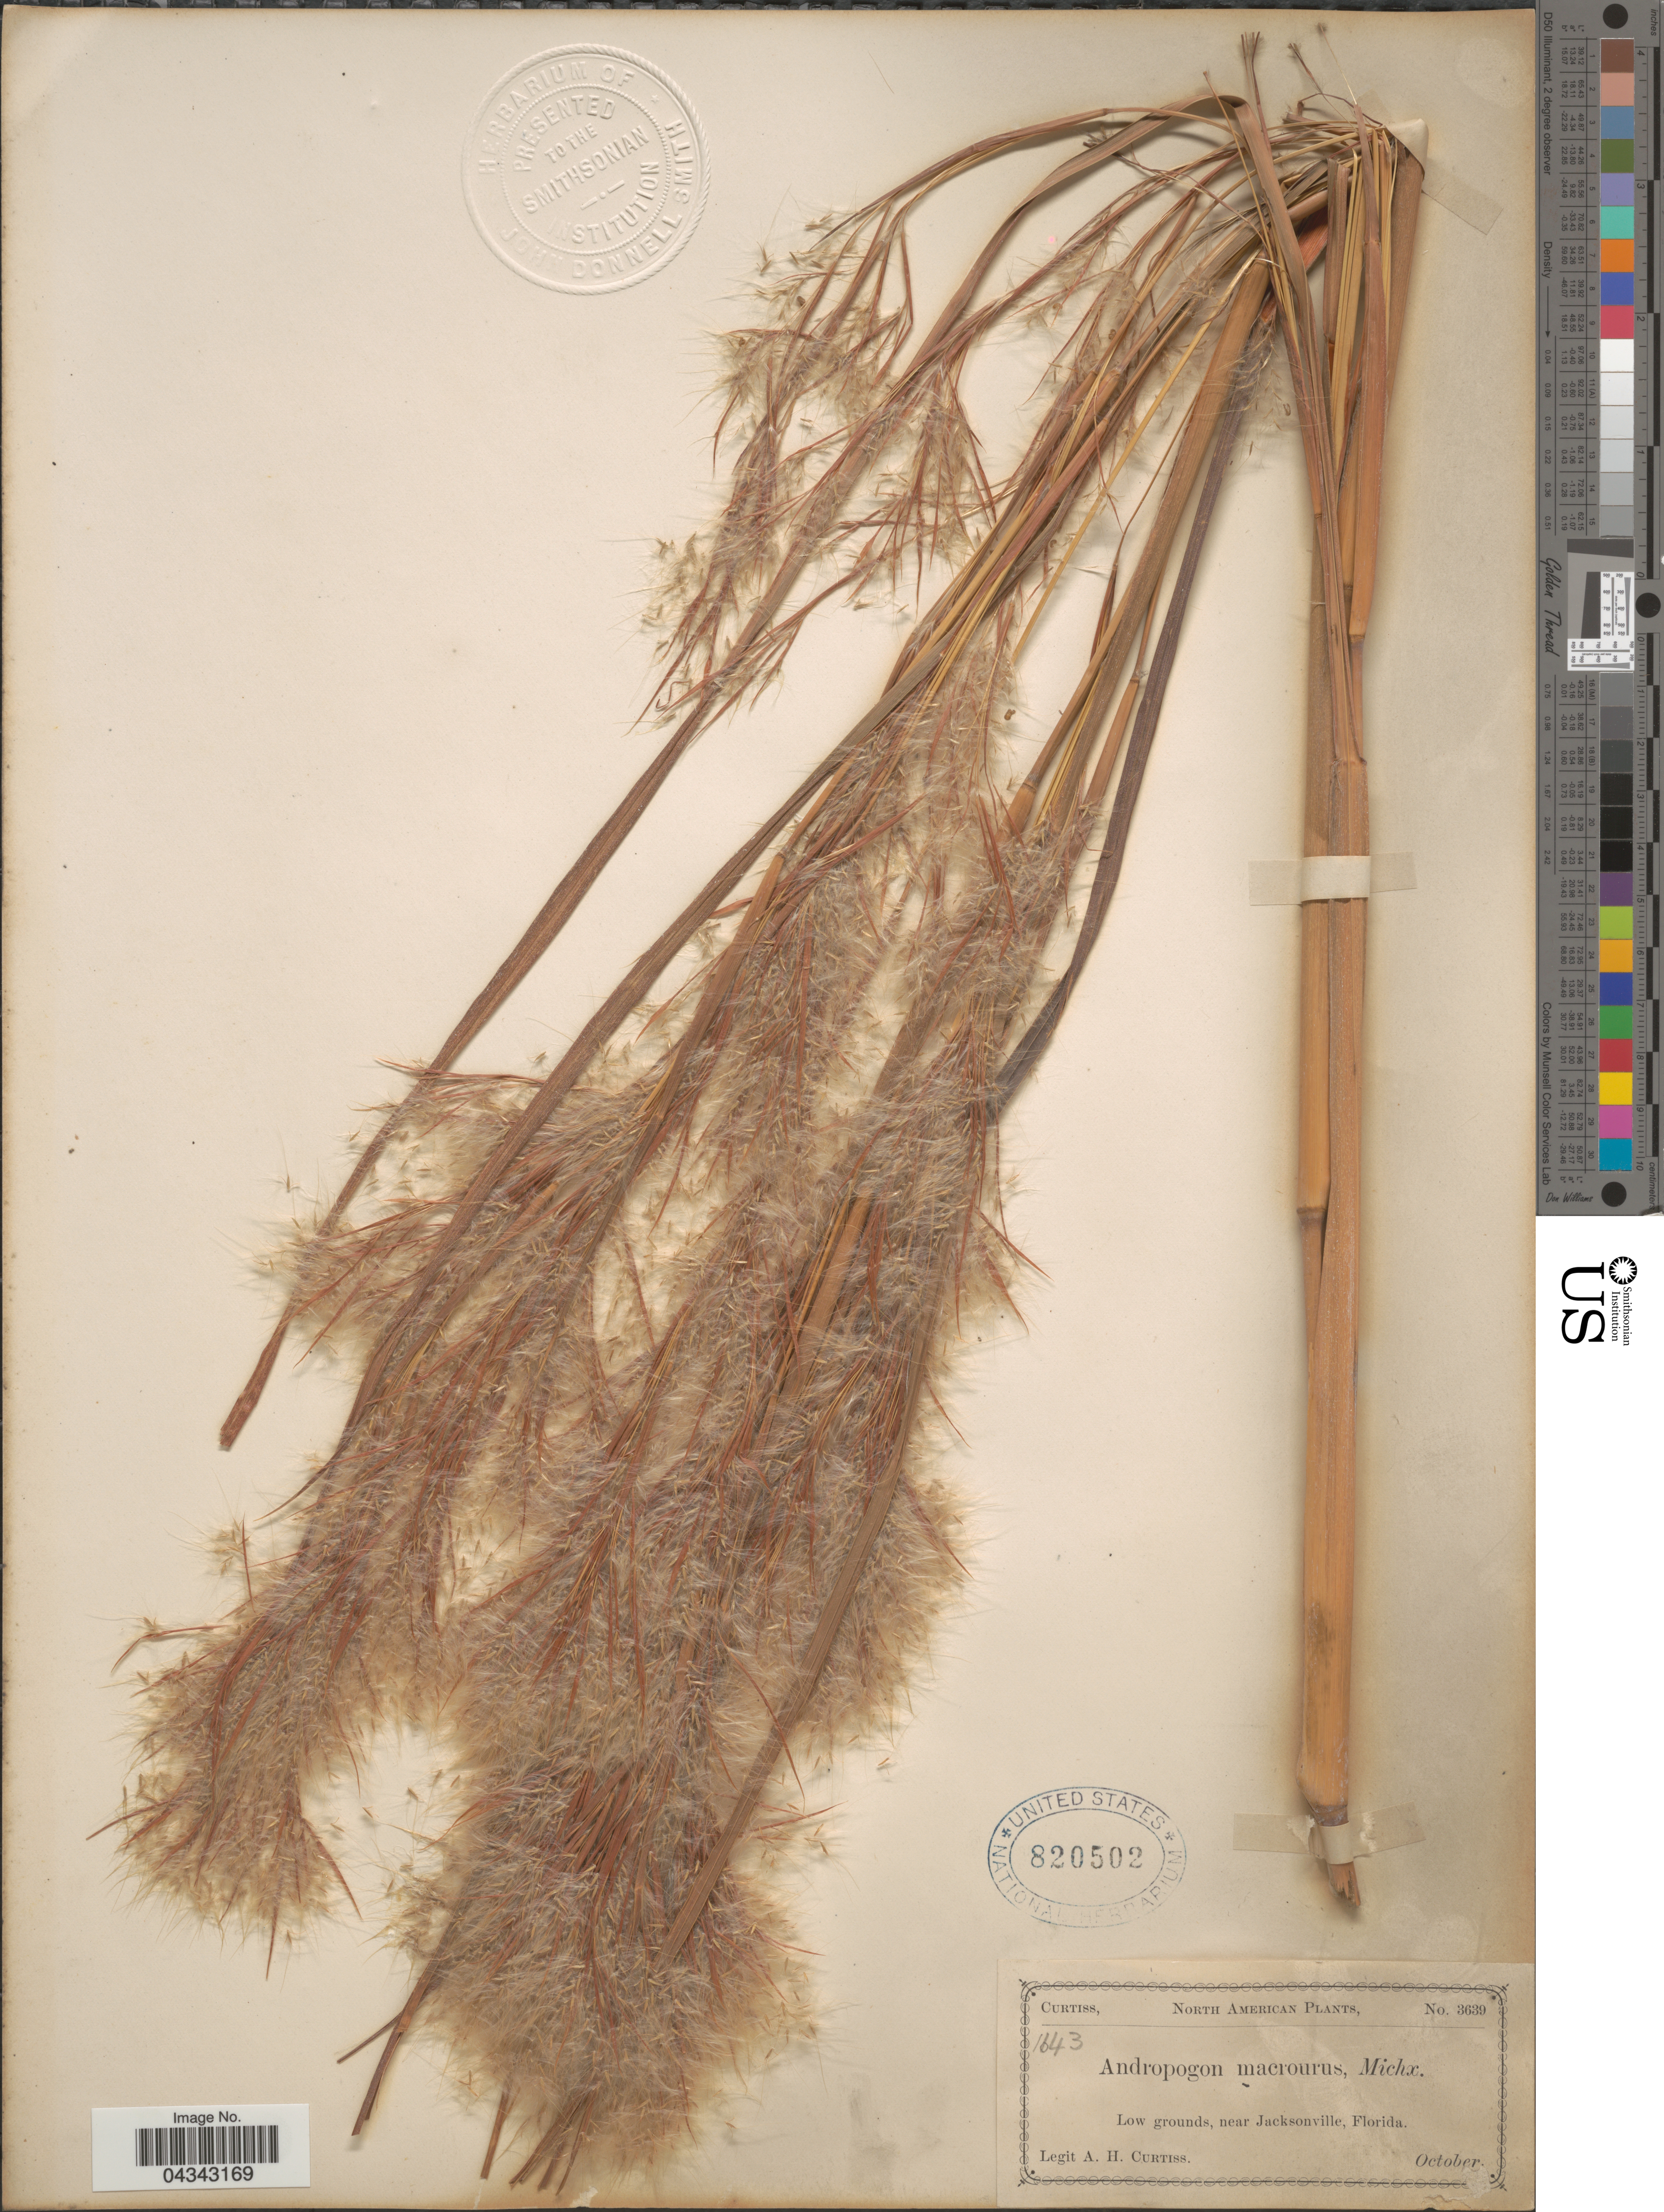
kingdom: Plantae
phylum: Tracheophyta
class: Liliopsida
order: Poales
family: Poaceae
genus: Andropogon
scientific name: Andropogon glomeratus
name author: (Walter) Britton, Stearns & Poggenb.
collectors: A. H. Curtiss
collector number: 3639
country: United States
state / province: Florida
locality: Low grounds, near Jacksonville.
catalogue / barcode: US 820502